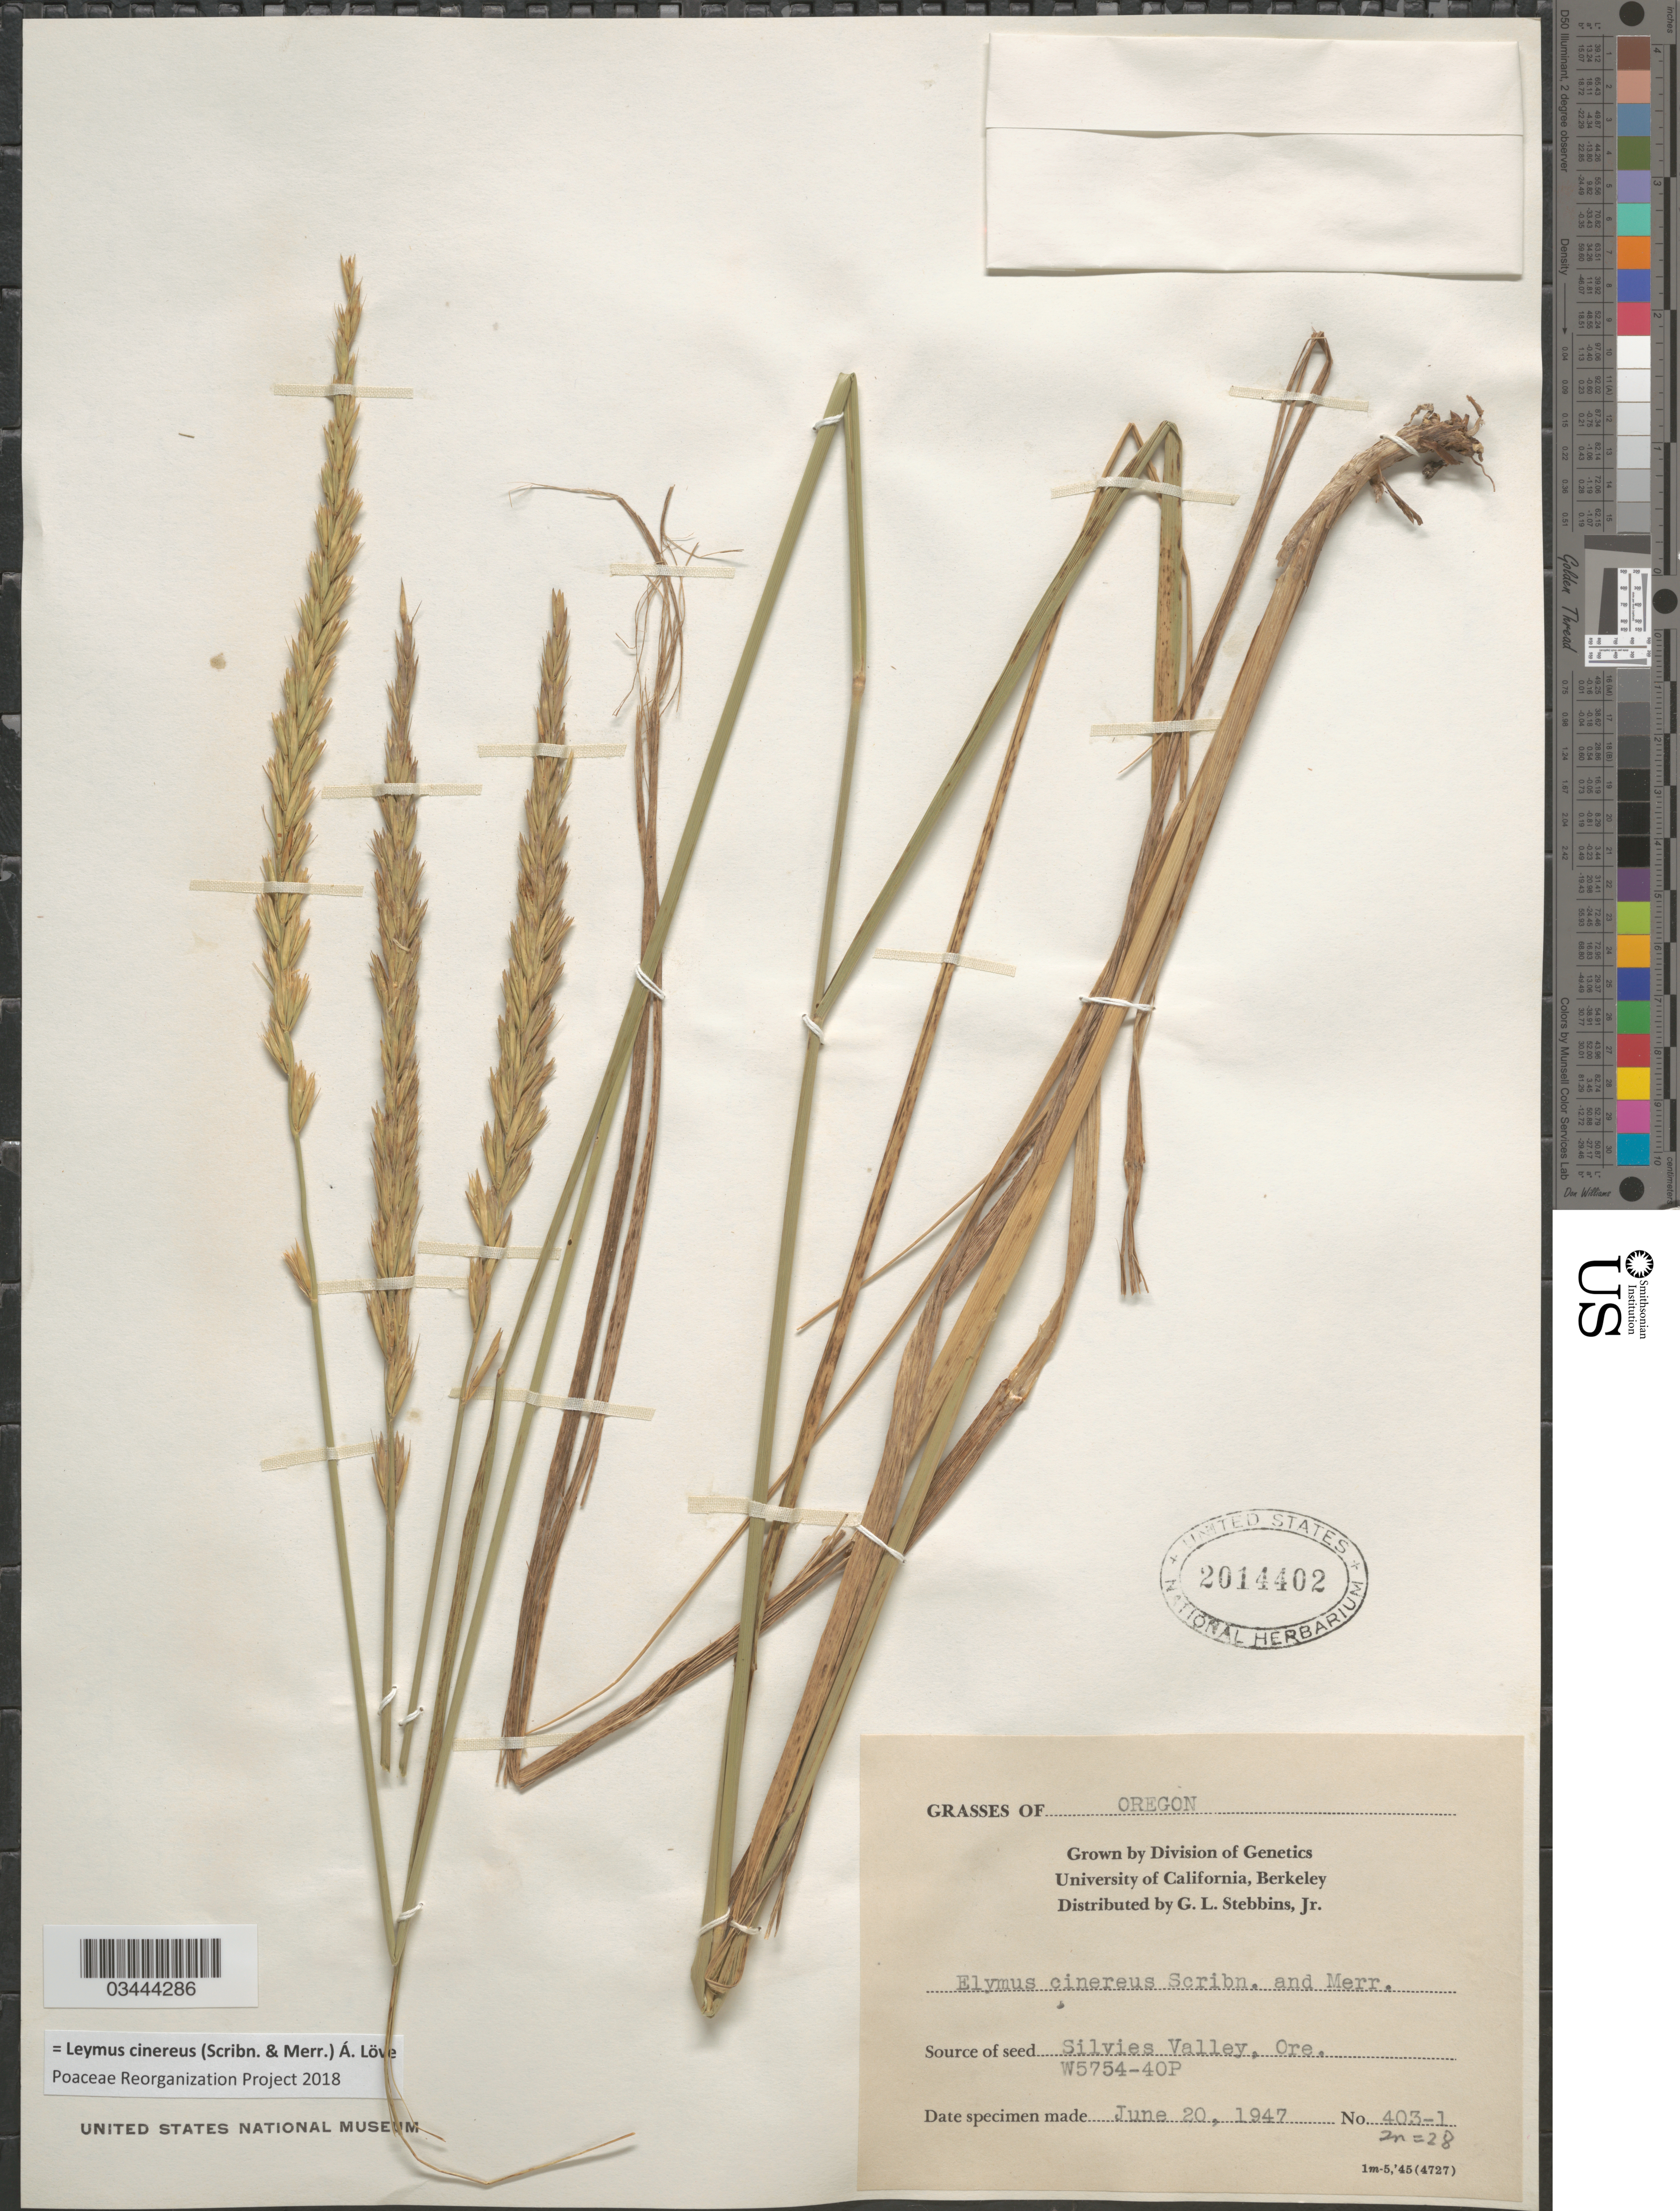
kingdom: Plantae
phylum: Tracheophyta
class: Liliopsida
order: Poales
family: Poaceae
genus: Leymus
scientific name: Leymus cinereus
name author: (Scribn. & Merr.) Á. Löve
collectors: G. L. Stebbins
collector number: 403-1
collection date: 1947-06-20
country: United States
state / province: California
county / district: Alameda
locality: University of California, Berkeley.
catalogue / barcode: US 2014402